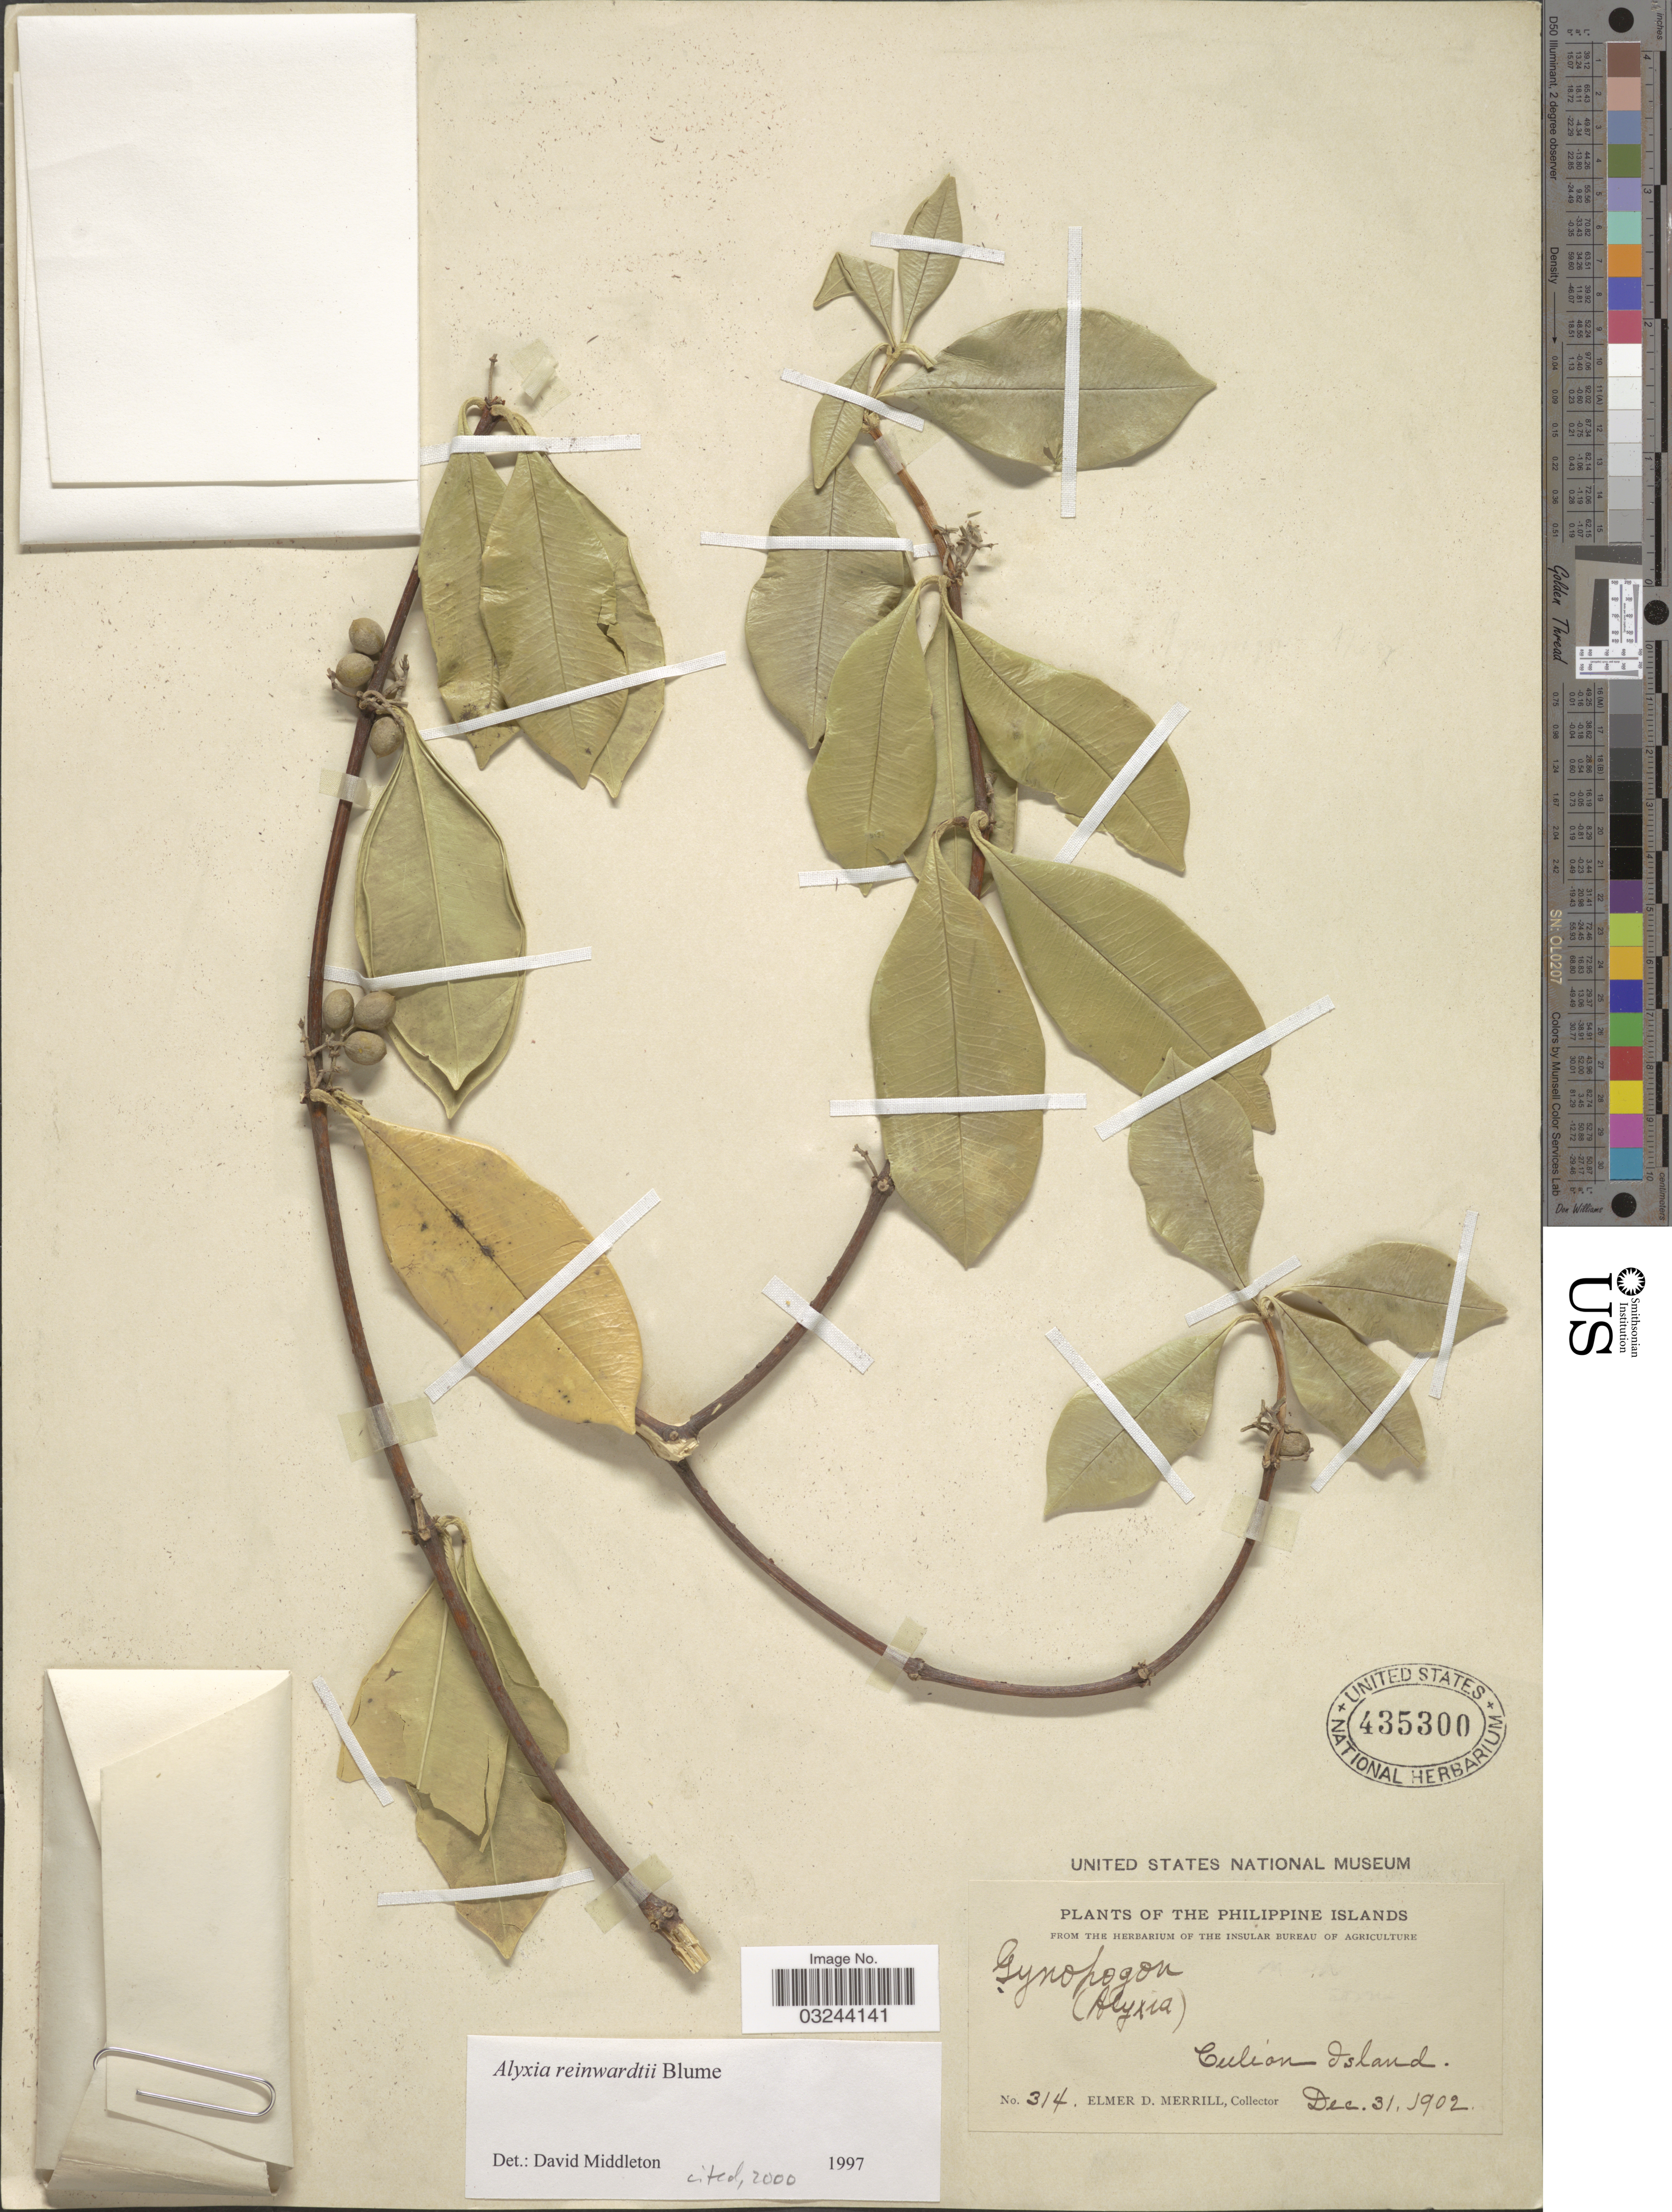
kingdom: Plantae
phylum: Tracheophyta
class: Magnoliopsida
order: Gentianales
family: Apocynaceae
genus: Alyxia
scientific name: Alyxia reinwardtii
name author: Blume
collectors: E. D. Merrill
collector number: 314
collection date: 1902-12-31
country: Philippines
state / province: Mimaropa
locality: The Philippine Islands, Culion Island.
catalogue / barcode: US 435300